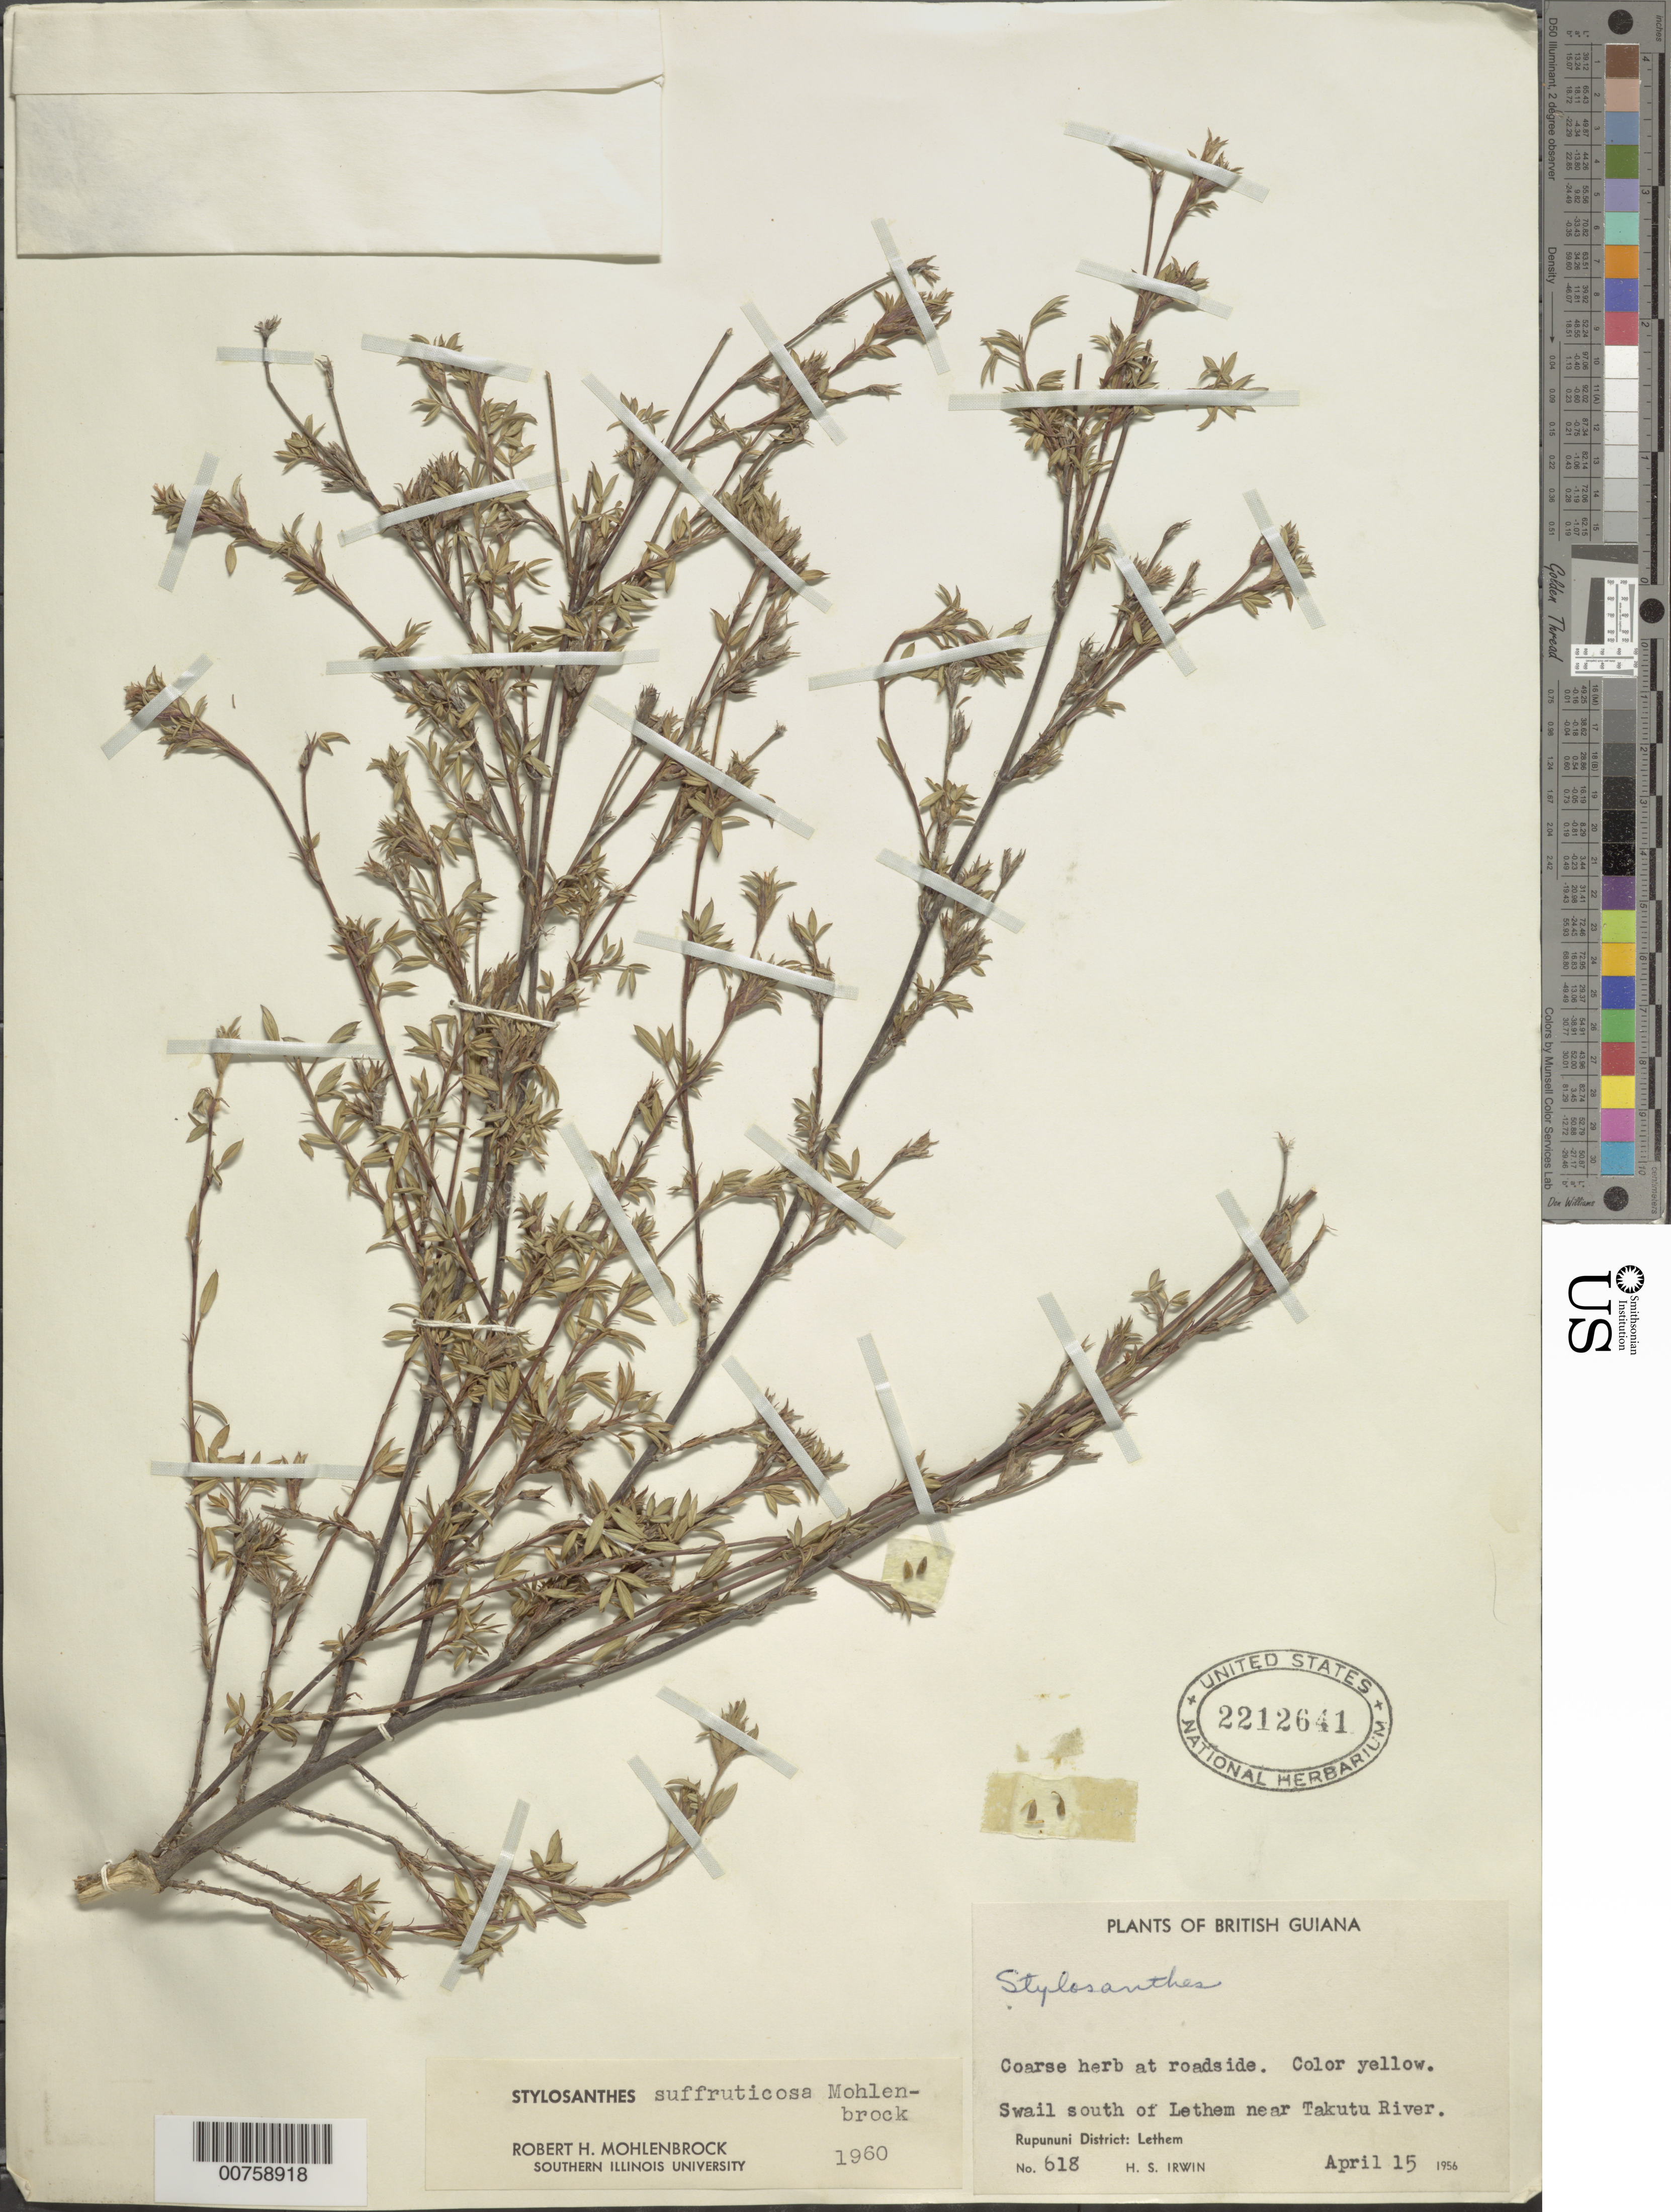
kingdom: Plantae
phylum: Tracheophyta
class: Magnoliopsida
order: Fabales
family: Fabaceae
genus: Stylosanthes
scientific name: Stylosanthes suffruticosa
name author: Mohlenbr.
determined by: Mohlenbrock, Robert H., Jr.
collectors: H. Irwin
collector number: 618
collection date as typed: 15-Apr-56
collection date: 1956-04-15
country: Guyana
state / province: U. Takutu-U. Essequibo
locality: Rupununi Dist., S of Lethem, Takutu River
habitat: Roadside, swale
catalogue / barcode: US 2212641